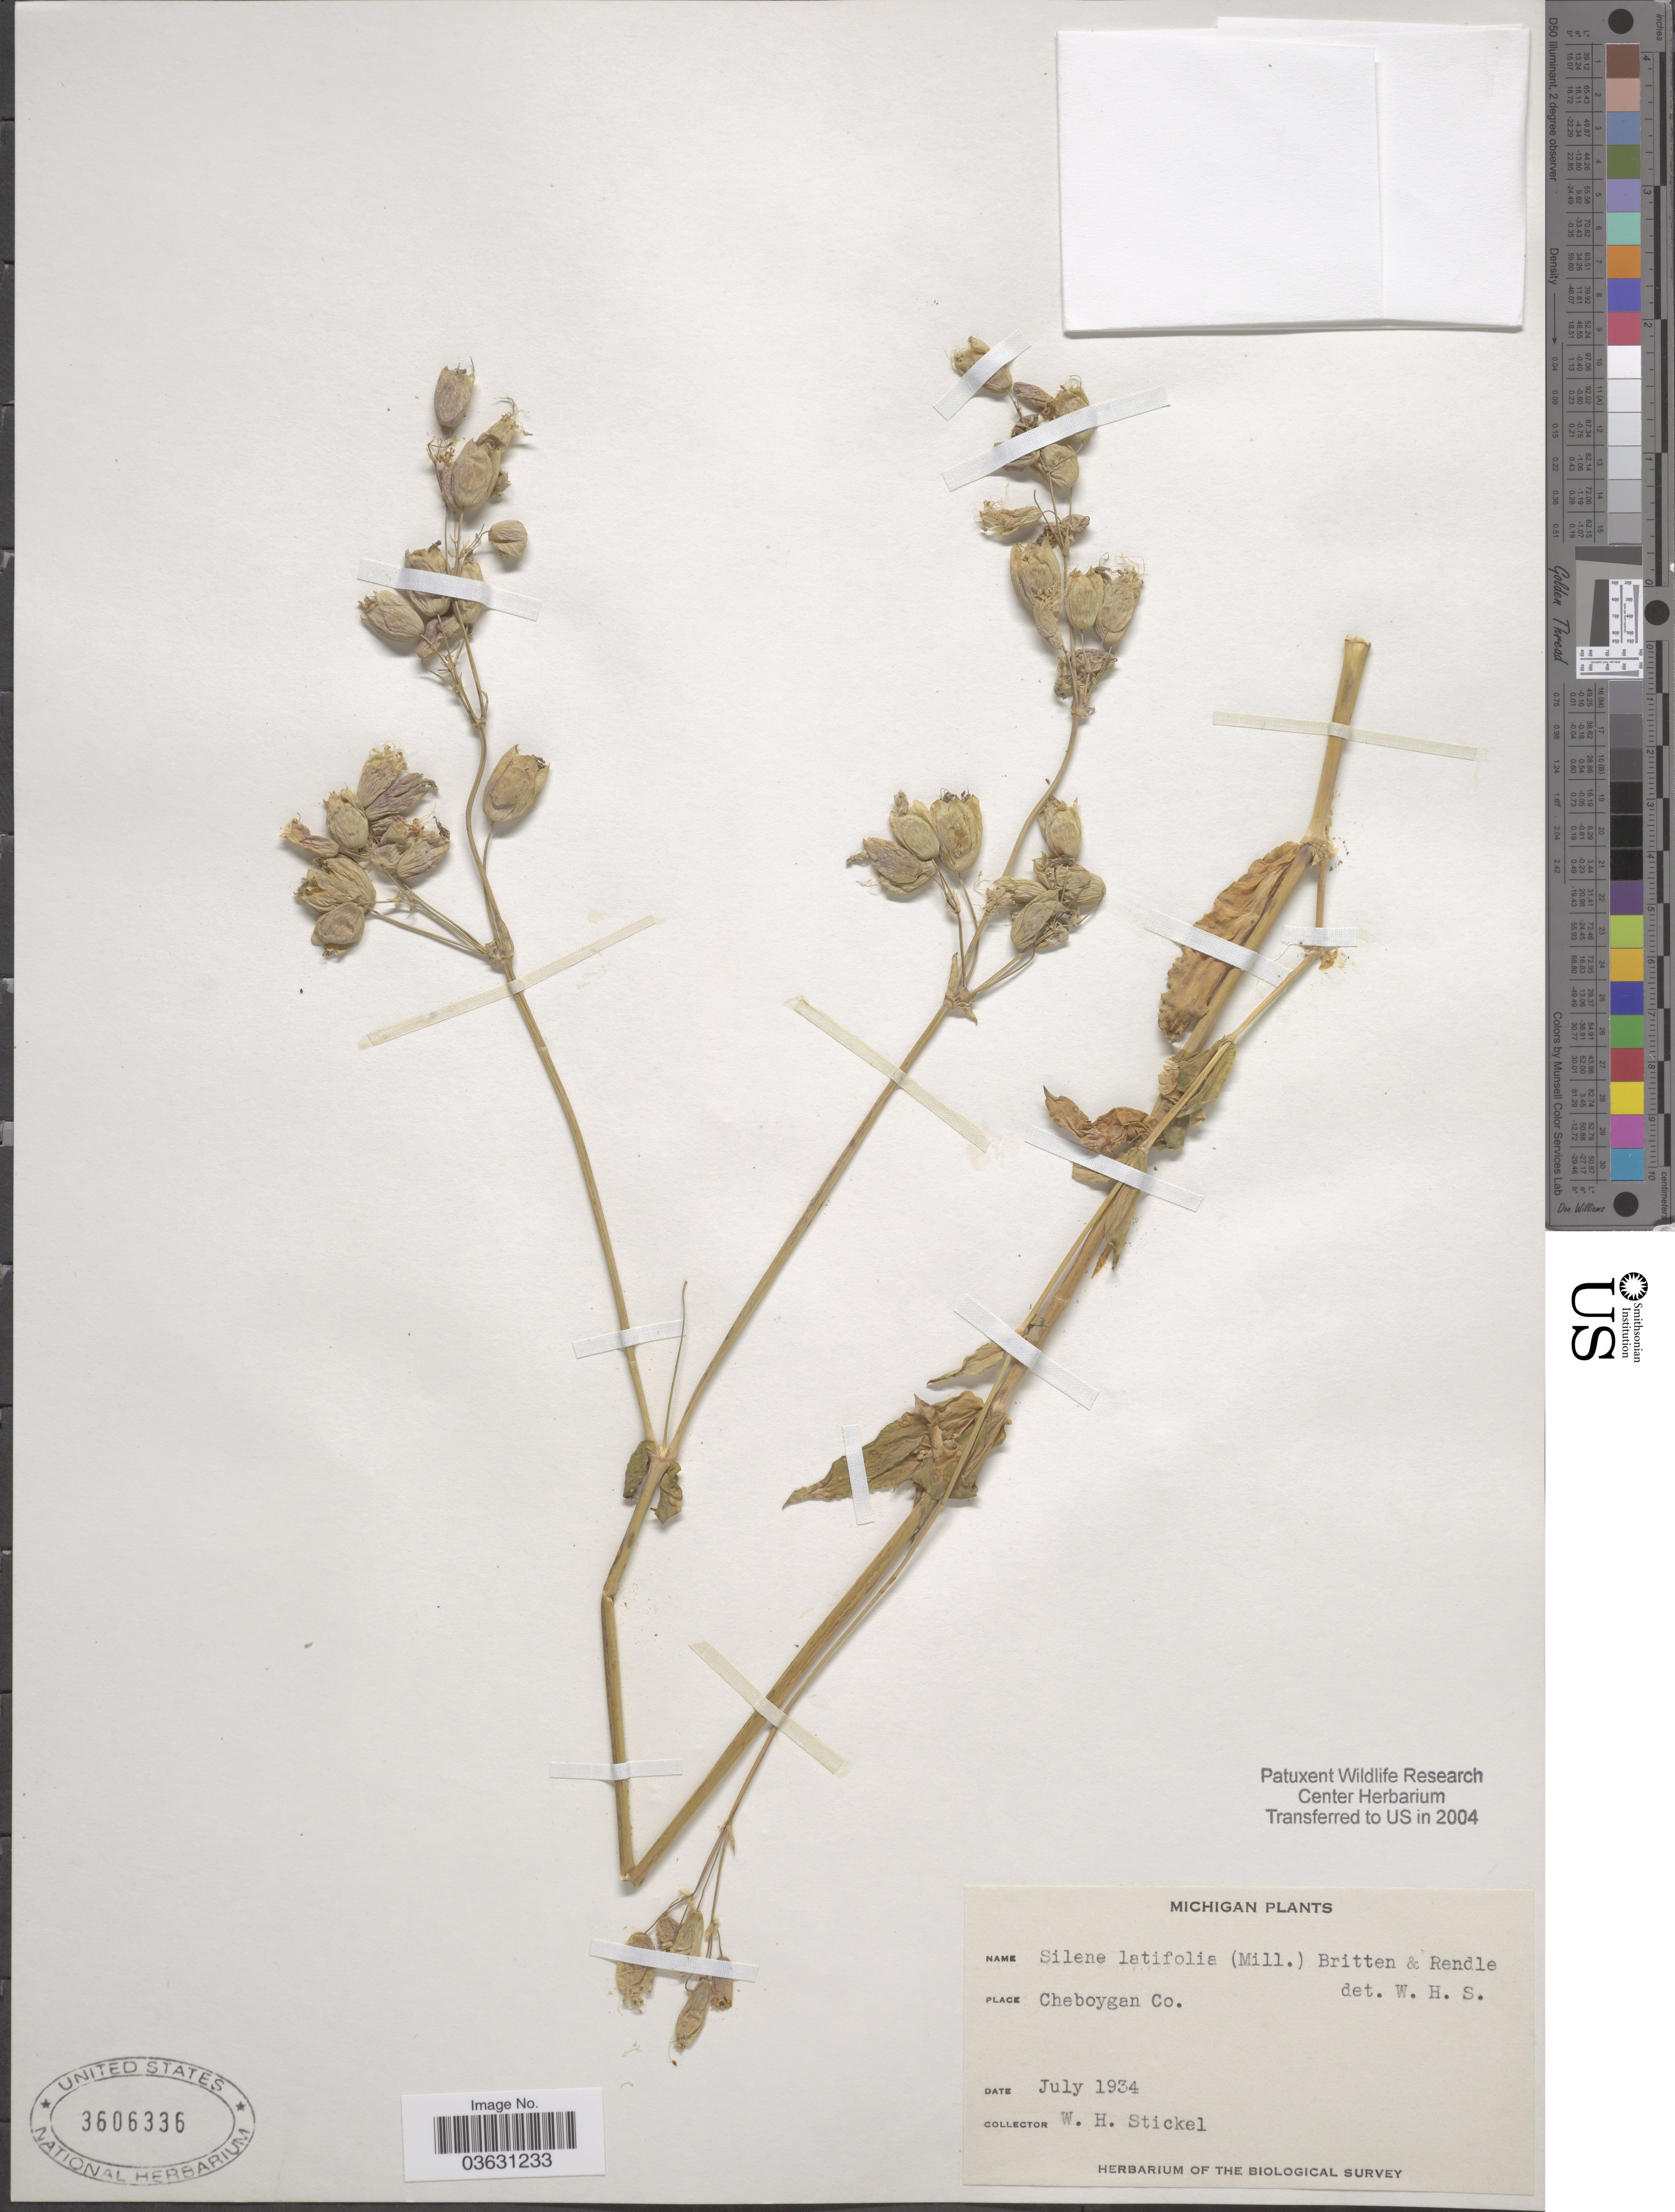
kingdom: Plantae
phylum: Tracheophyta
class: Magnoliopsida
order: Caryophyllales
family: Caryophyllaceae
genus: Silene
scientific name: Silene latifolia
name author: Poir.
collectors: W. Stickel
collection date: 1934-07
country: United States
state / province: Michigan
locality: Cheboygan Co.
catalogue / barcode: US 3606336